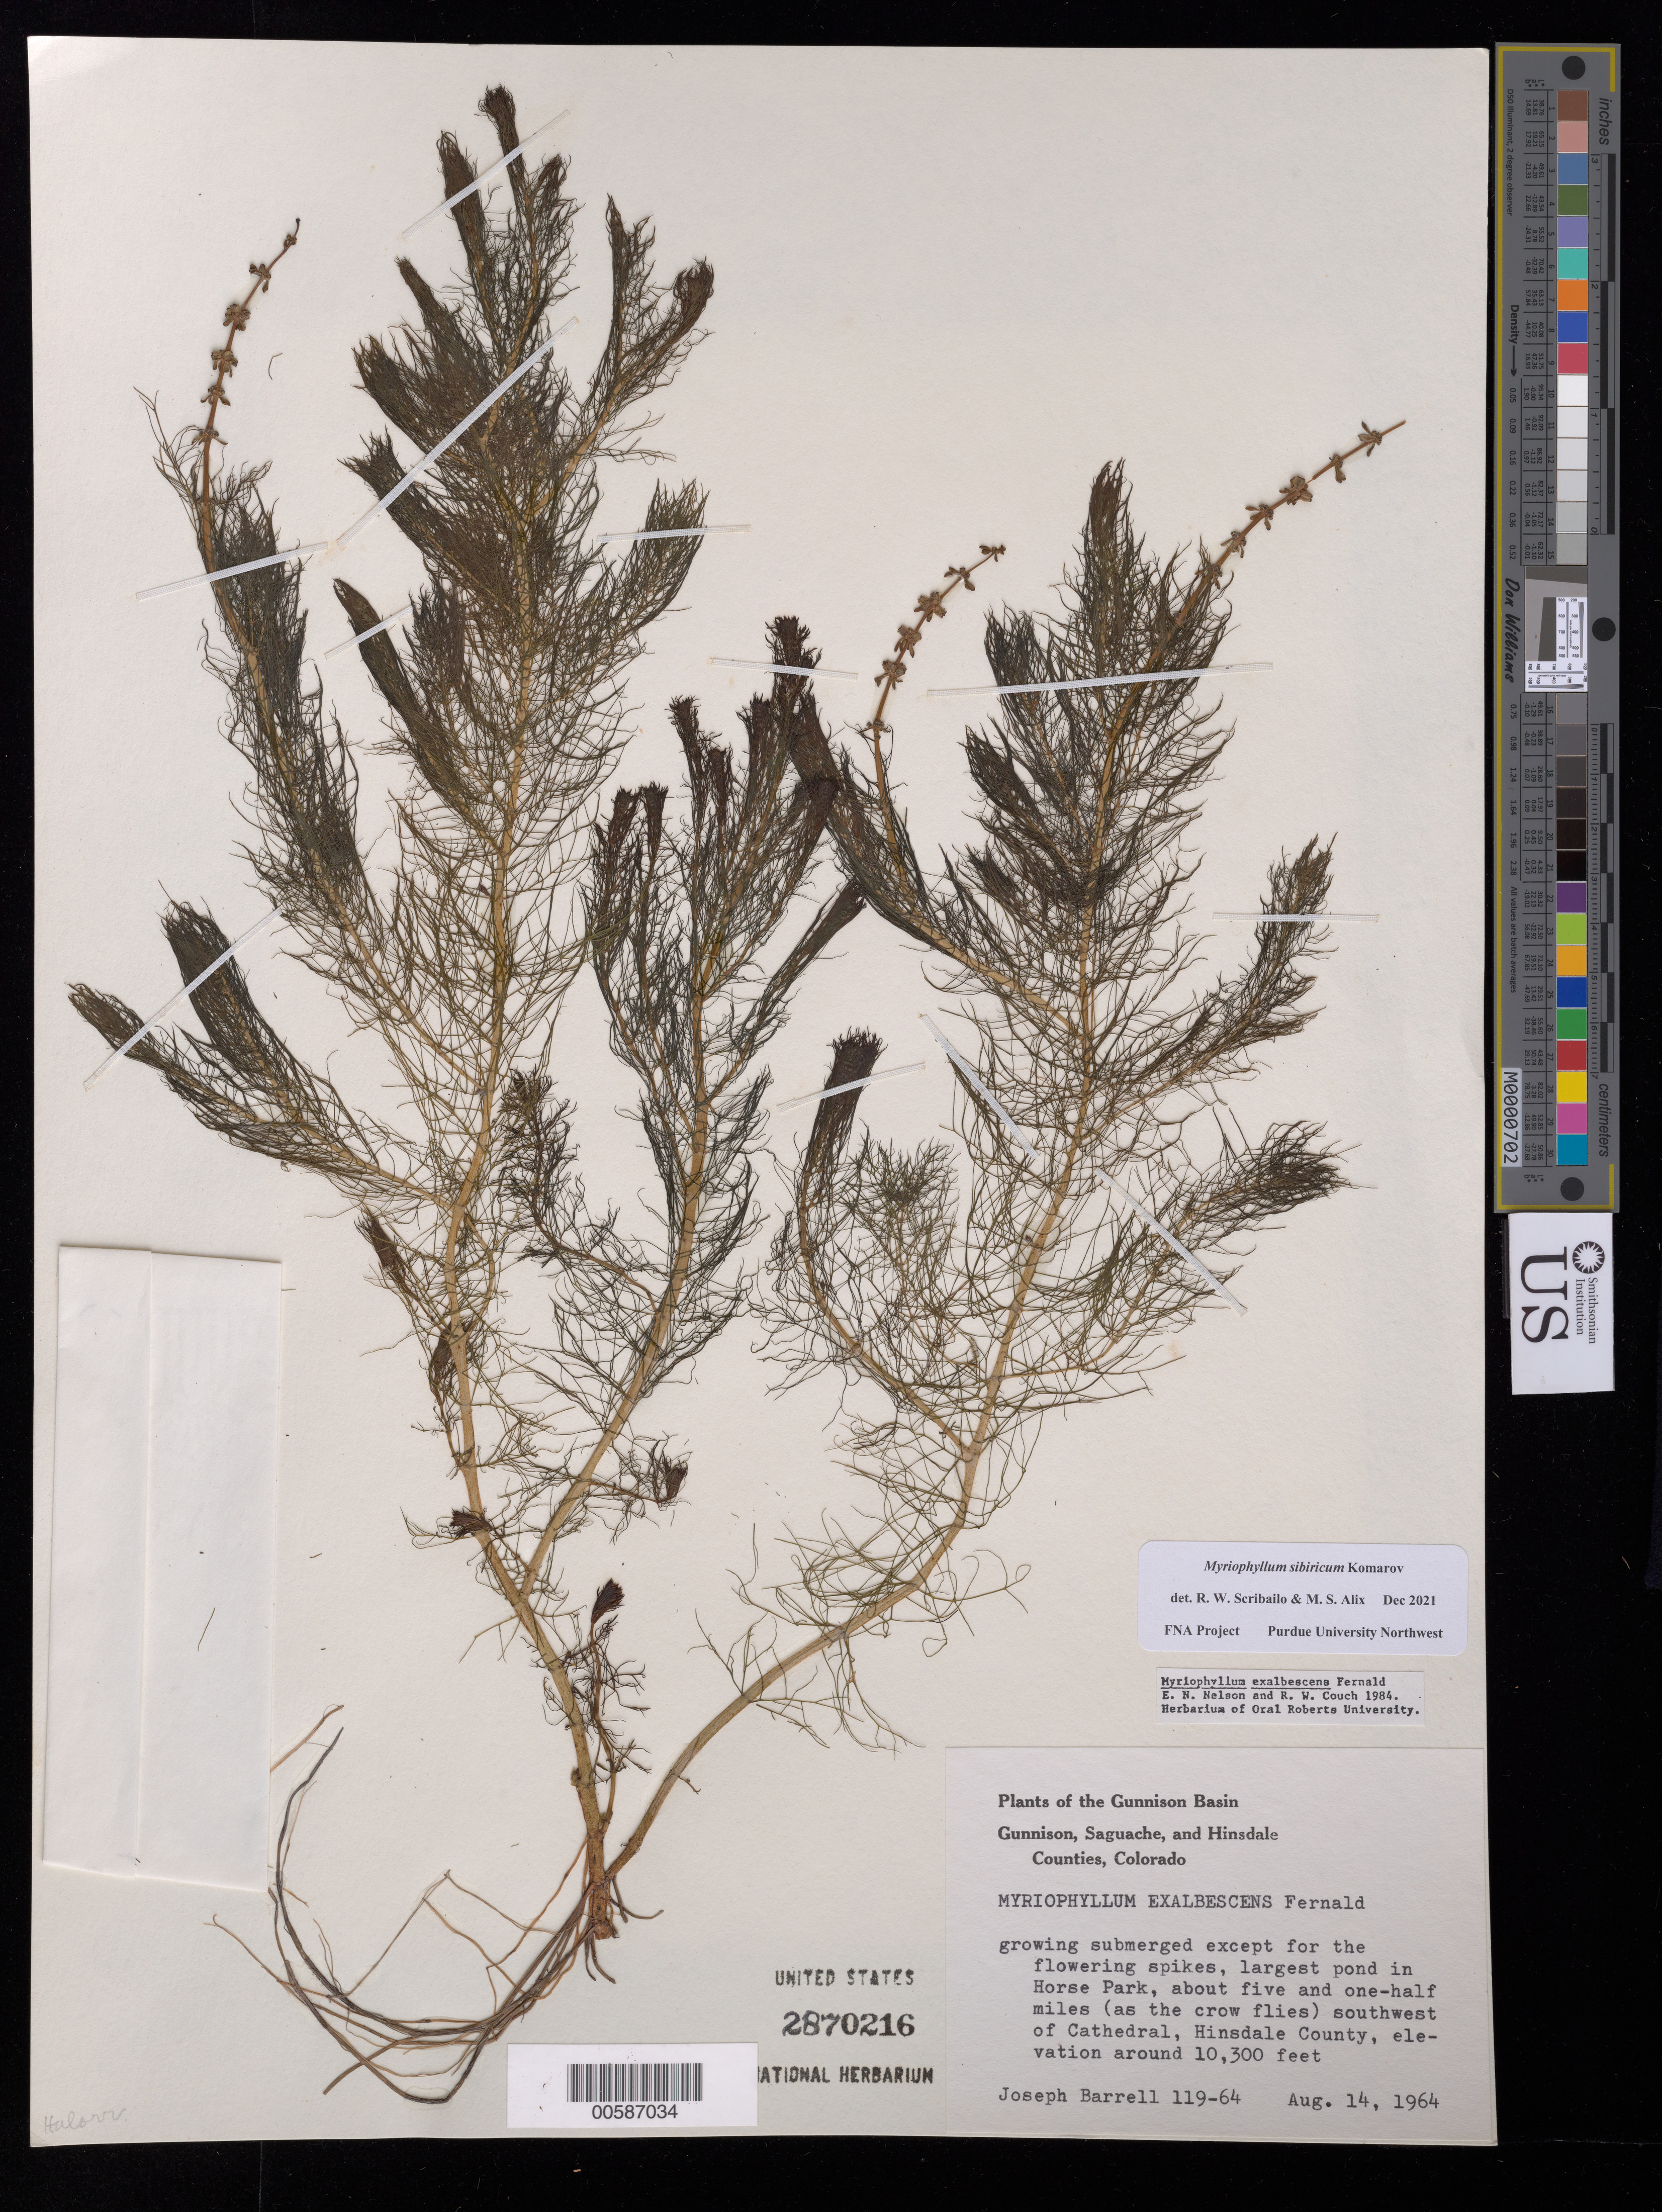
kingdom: Plantae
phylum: Tracheophyta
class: Magnoliopsida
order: Saxifragales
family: Haloragaceae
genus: Myriophyllum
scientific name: Myriophyllum sibiricum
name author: Kom.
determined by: Scribailo, R. W.; Alix, M. S.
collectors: J. Barrell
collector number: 119-64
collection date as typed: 14 Aug 1964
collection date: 1964-08-14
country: United States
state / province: Colorado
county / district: Hinsdale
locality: SW of Cathedral, Horse Park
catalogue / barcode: US 2870216